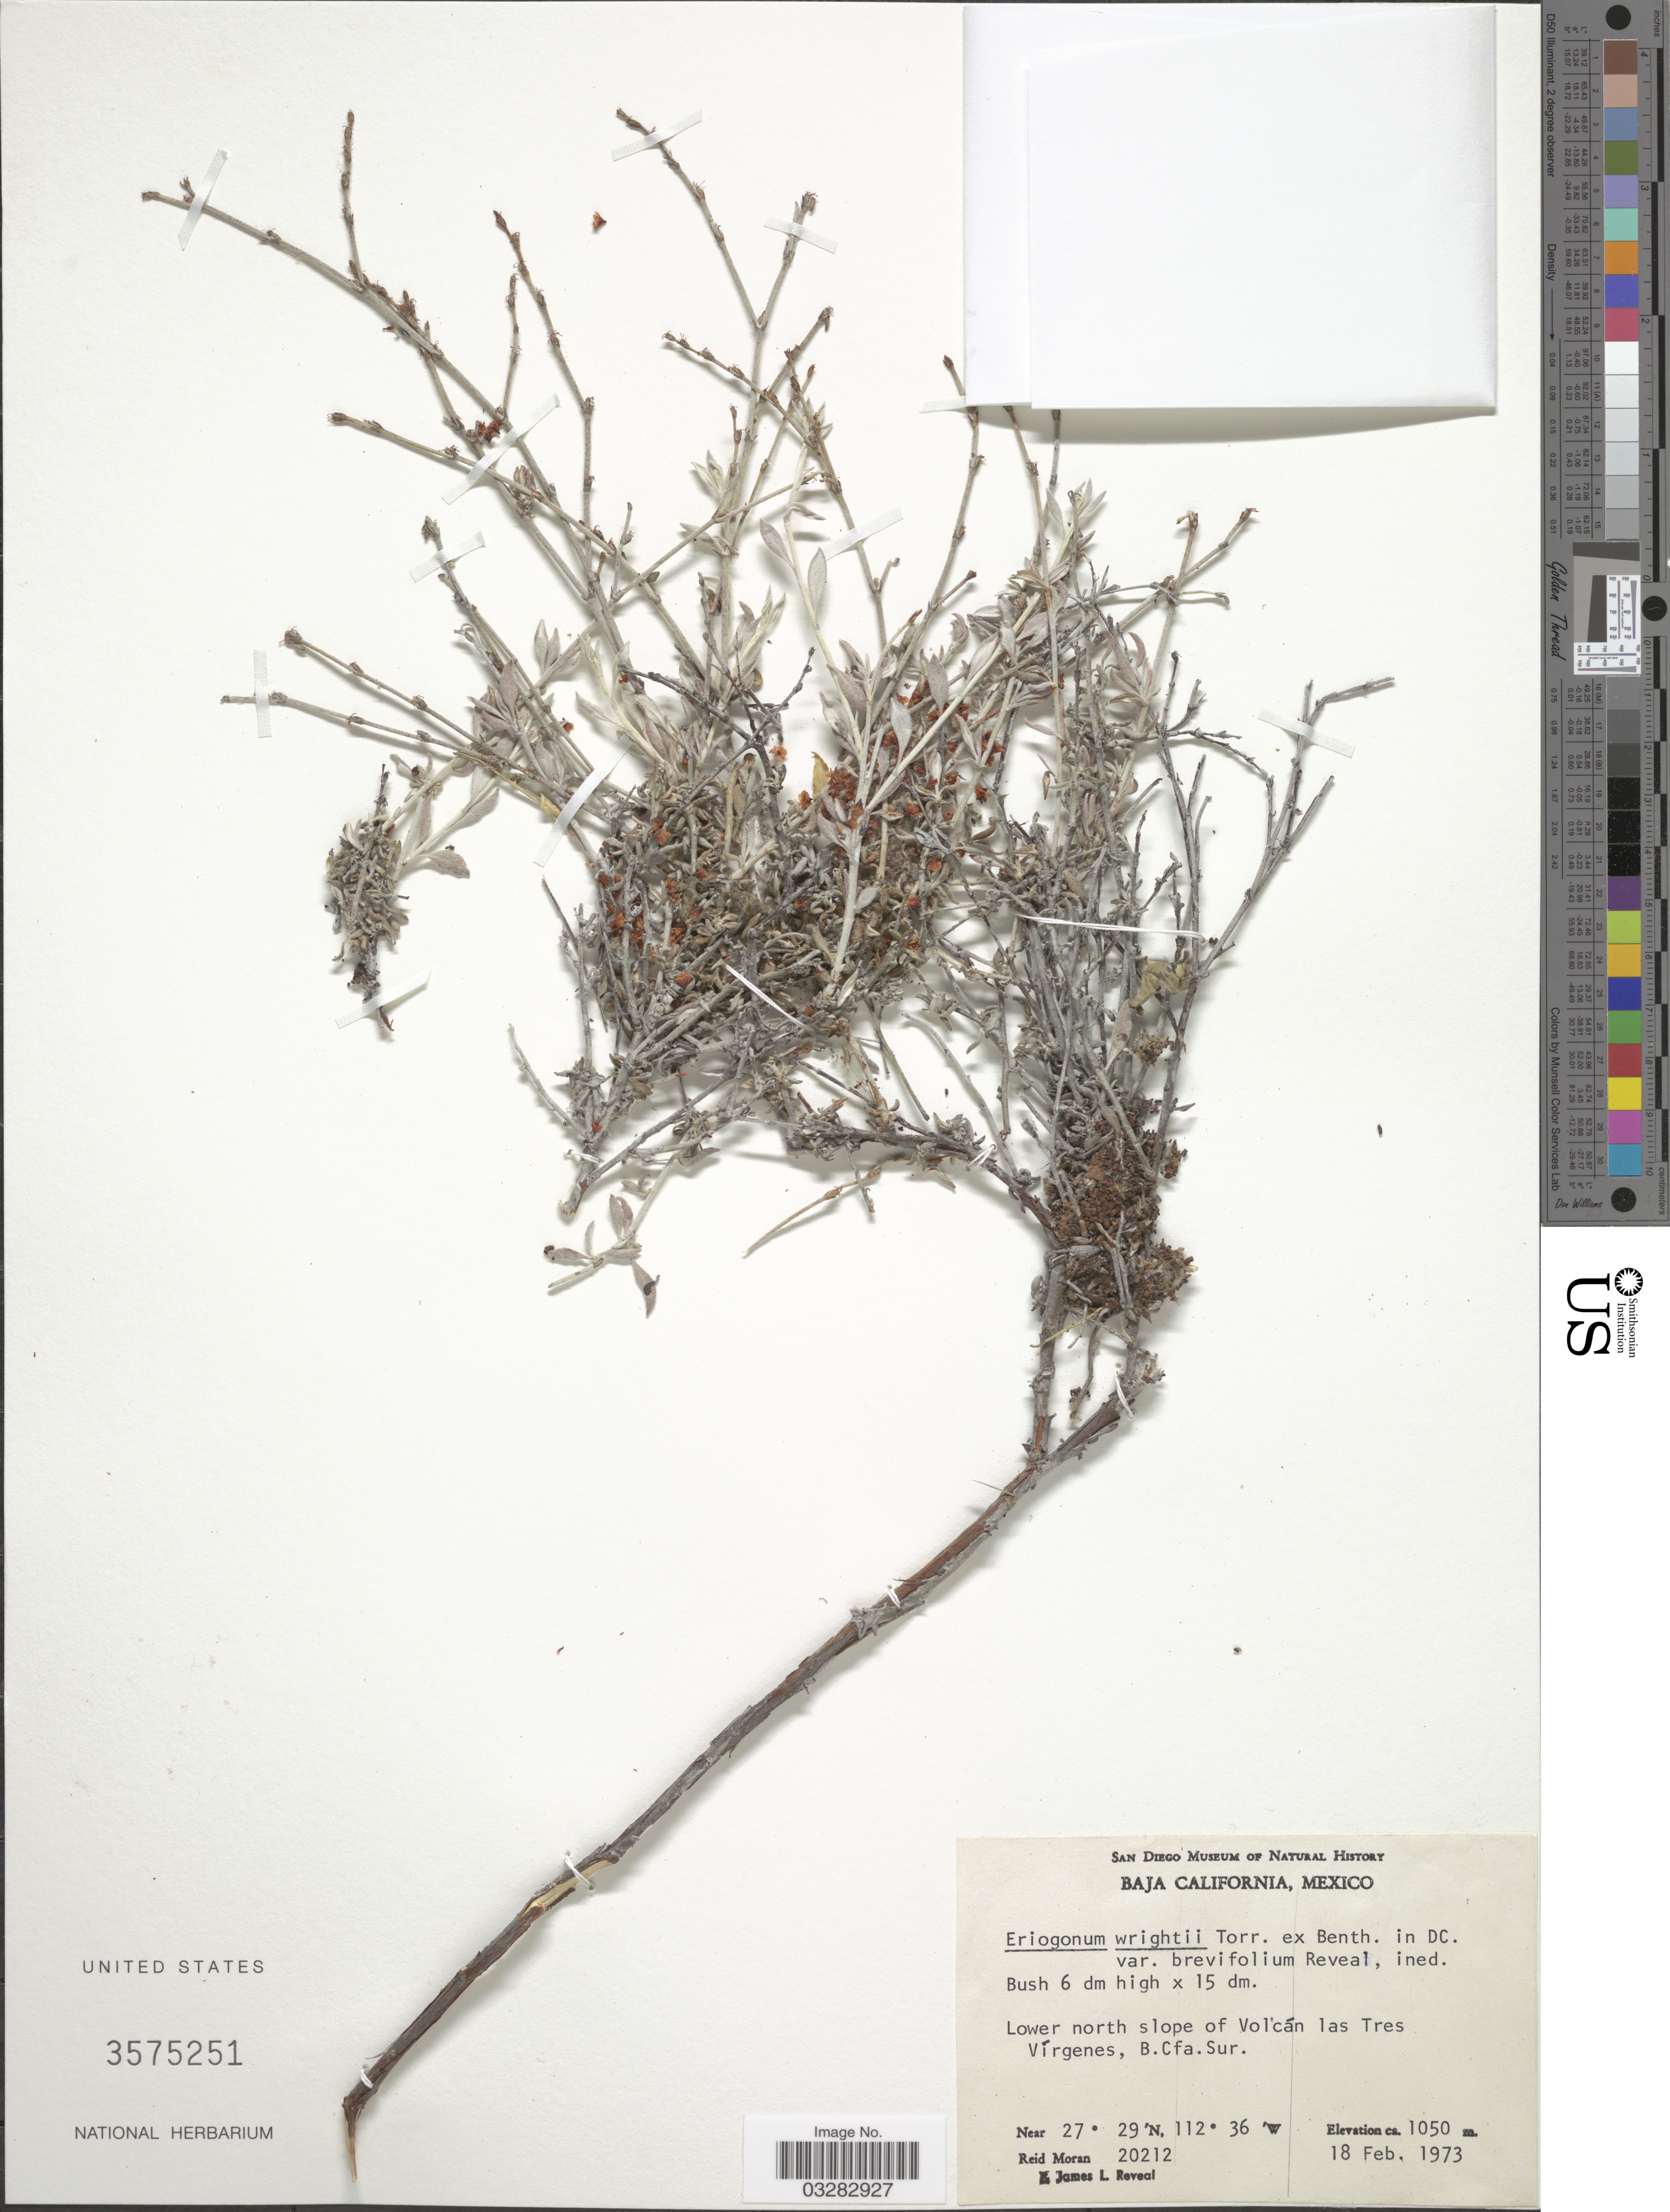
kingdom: Plantae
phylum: Tracheophyta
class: Magnoliopsida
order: Caryophyllales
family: Polygonaceae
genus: Eriogonum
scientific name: Eriogonum wrightii var. brevifolium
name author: Reveal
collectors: R. Moran & J. L. Reveal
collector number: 20212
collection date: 1973-02-18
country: Mexico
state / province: Baja California Sur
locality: Lower north slope of Volcán las Tres Vírgenes, B. Cfa. Sur.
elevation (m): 1050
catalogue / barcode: US 3575251